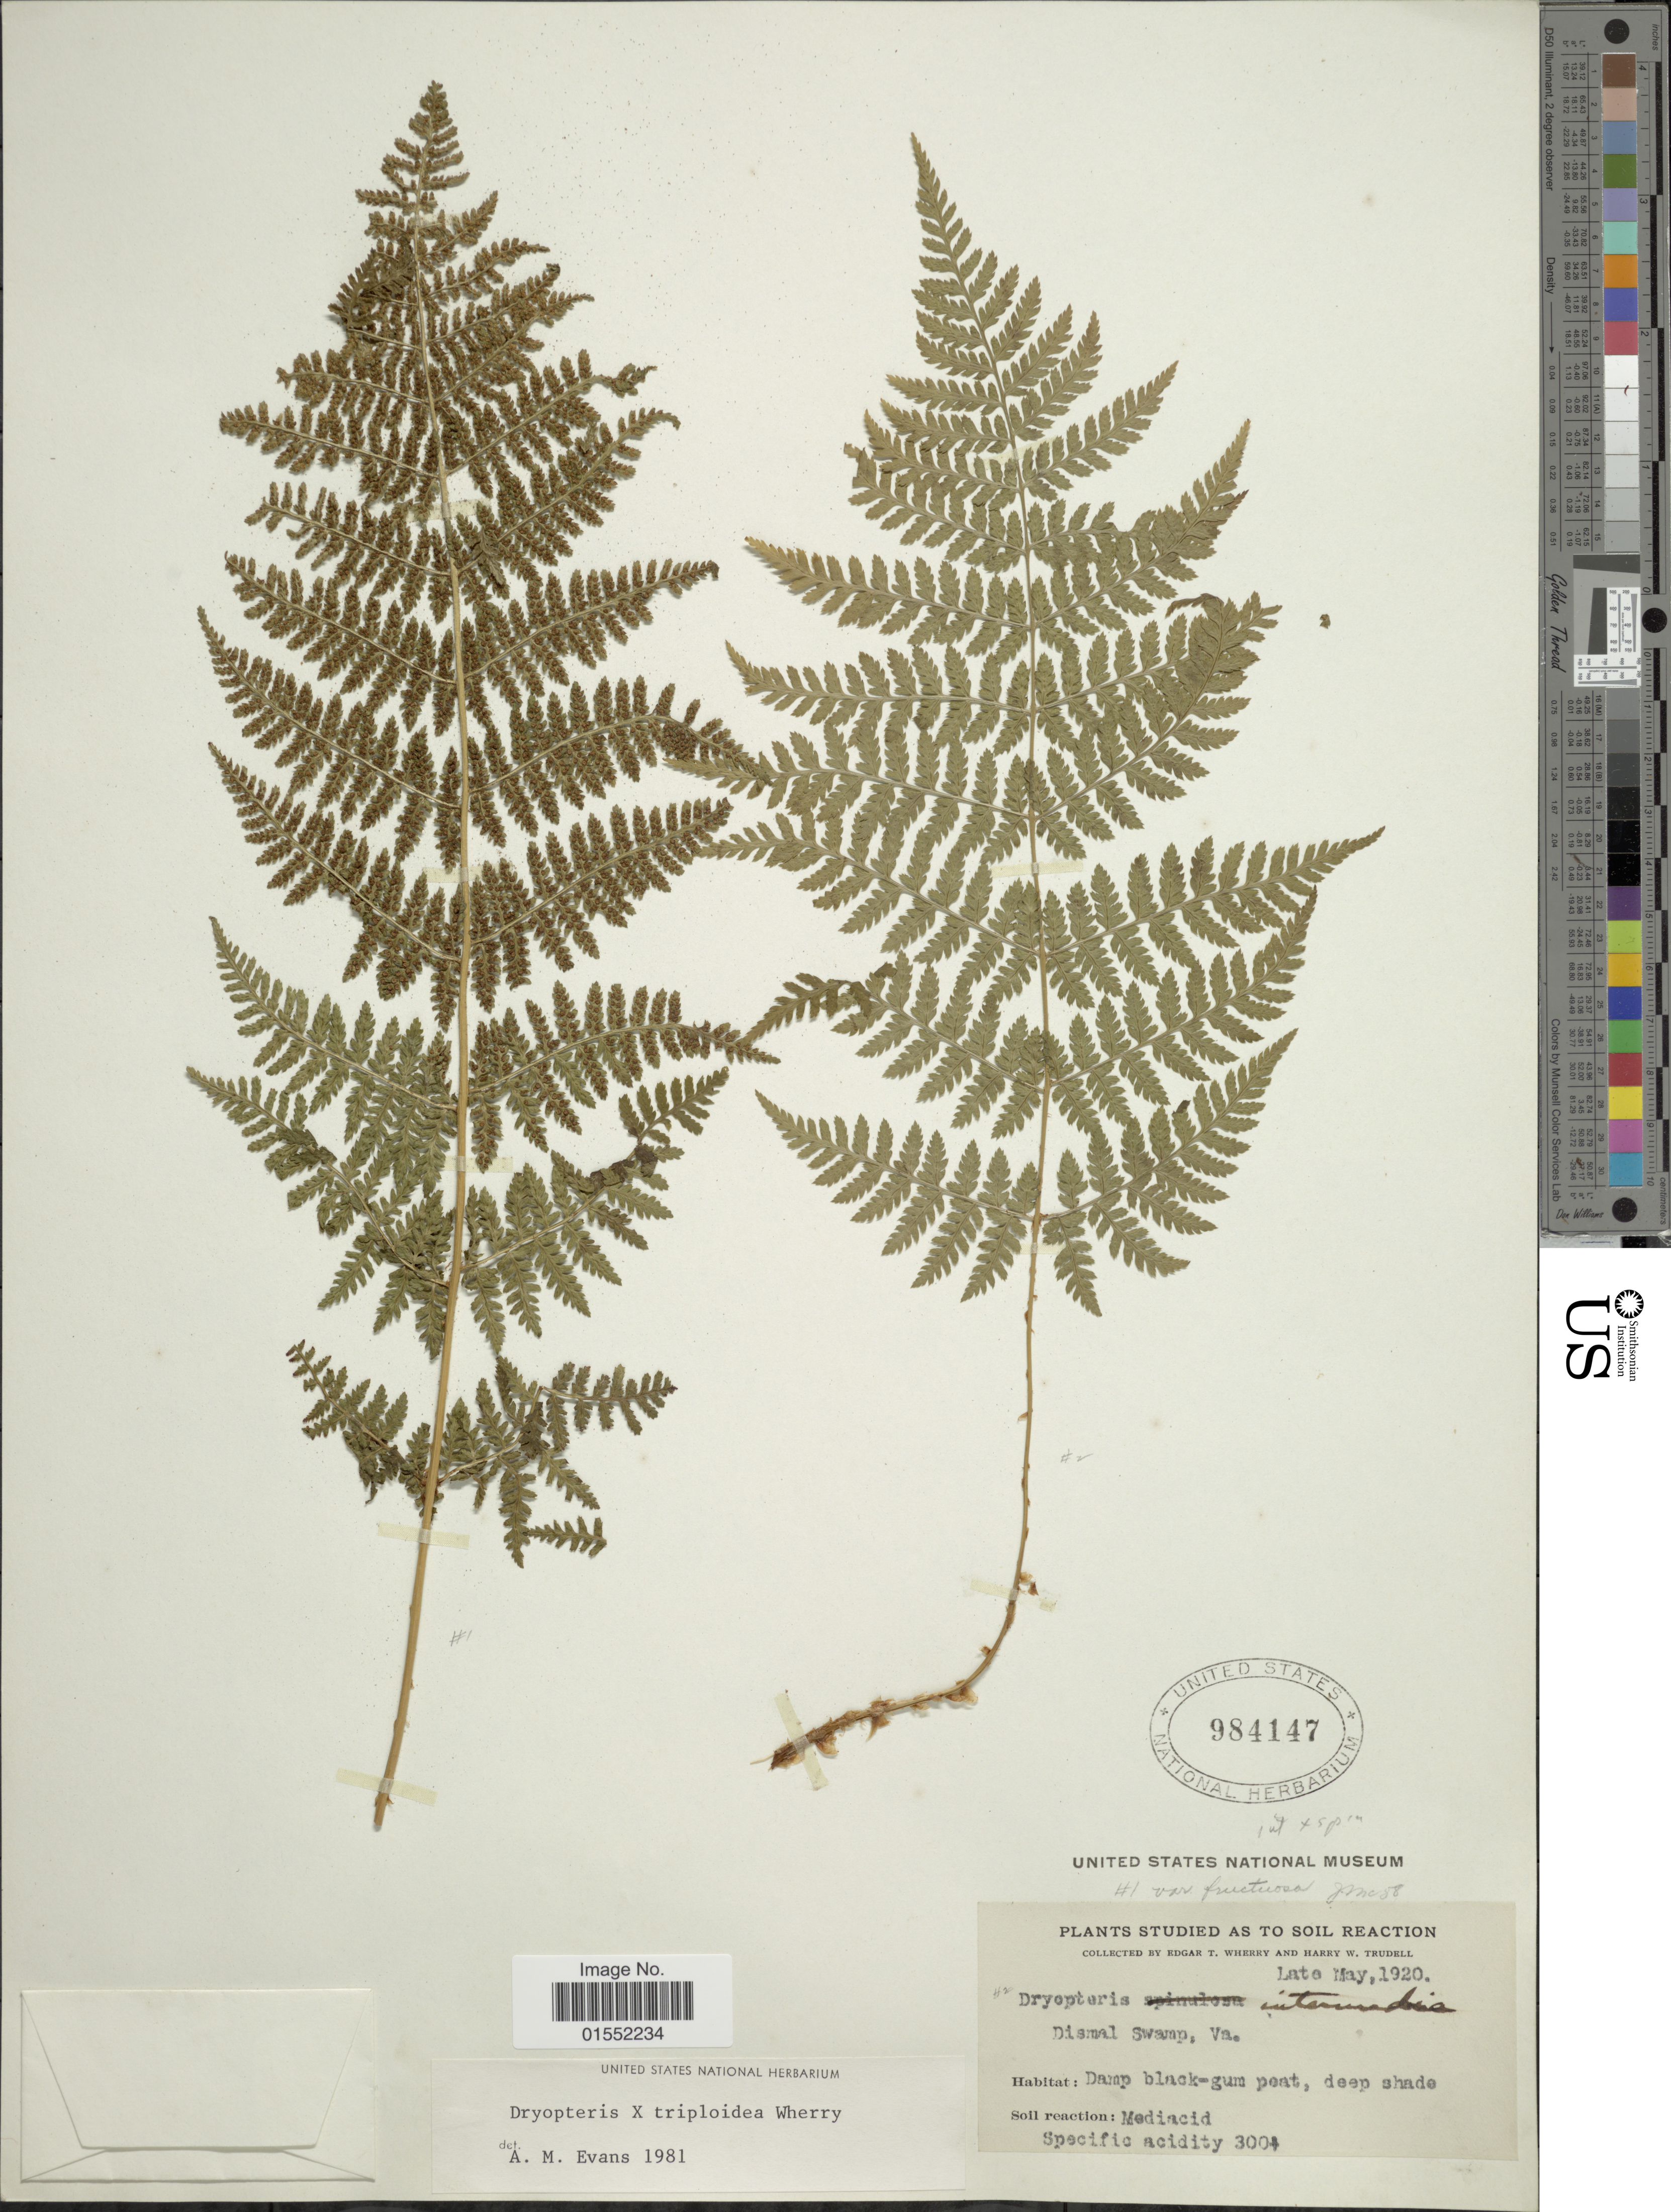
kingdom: Plantae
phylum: Tracheophyta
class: Polypodiopsida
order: Polypodiales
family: Dryopteridaceae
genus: Dryopteris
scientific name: Dryopteris x triploidea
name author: Wherry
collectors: E. T. Wherry & H. Trudell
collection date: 1920-05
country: United States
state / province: Virginia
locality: Dismal Swamp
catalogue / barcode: US 984147